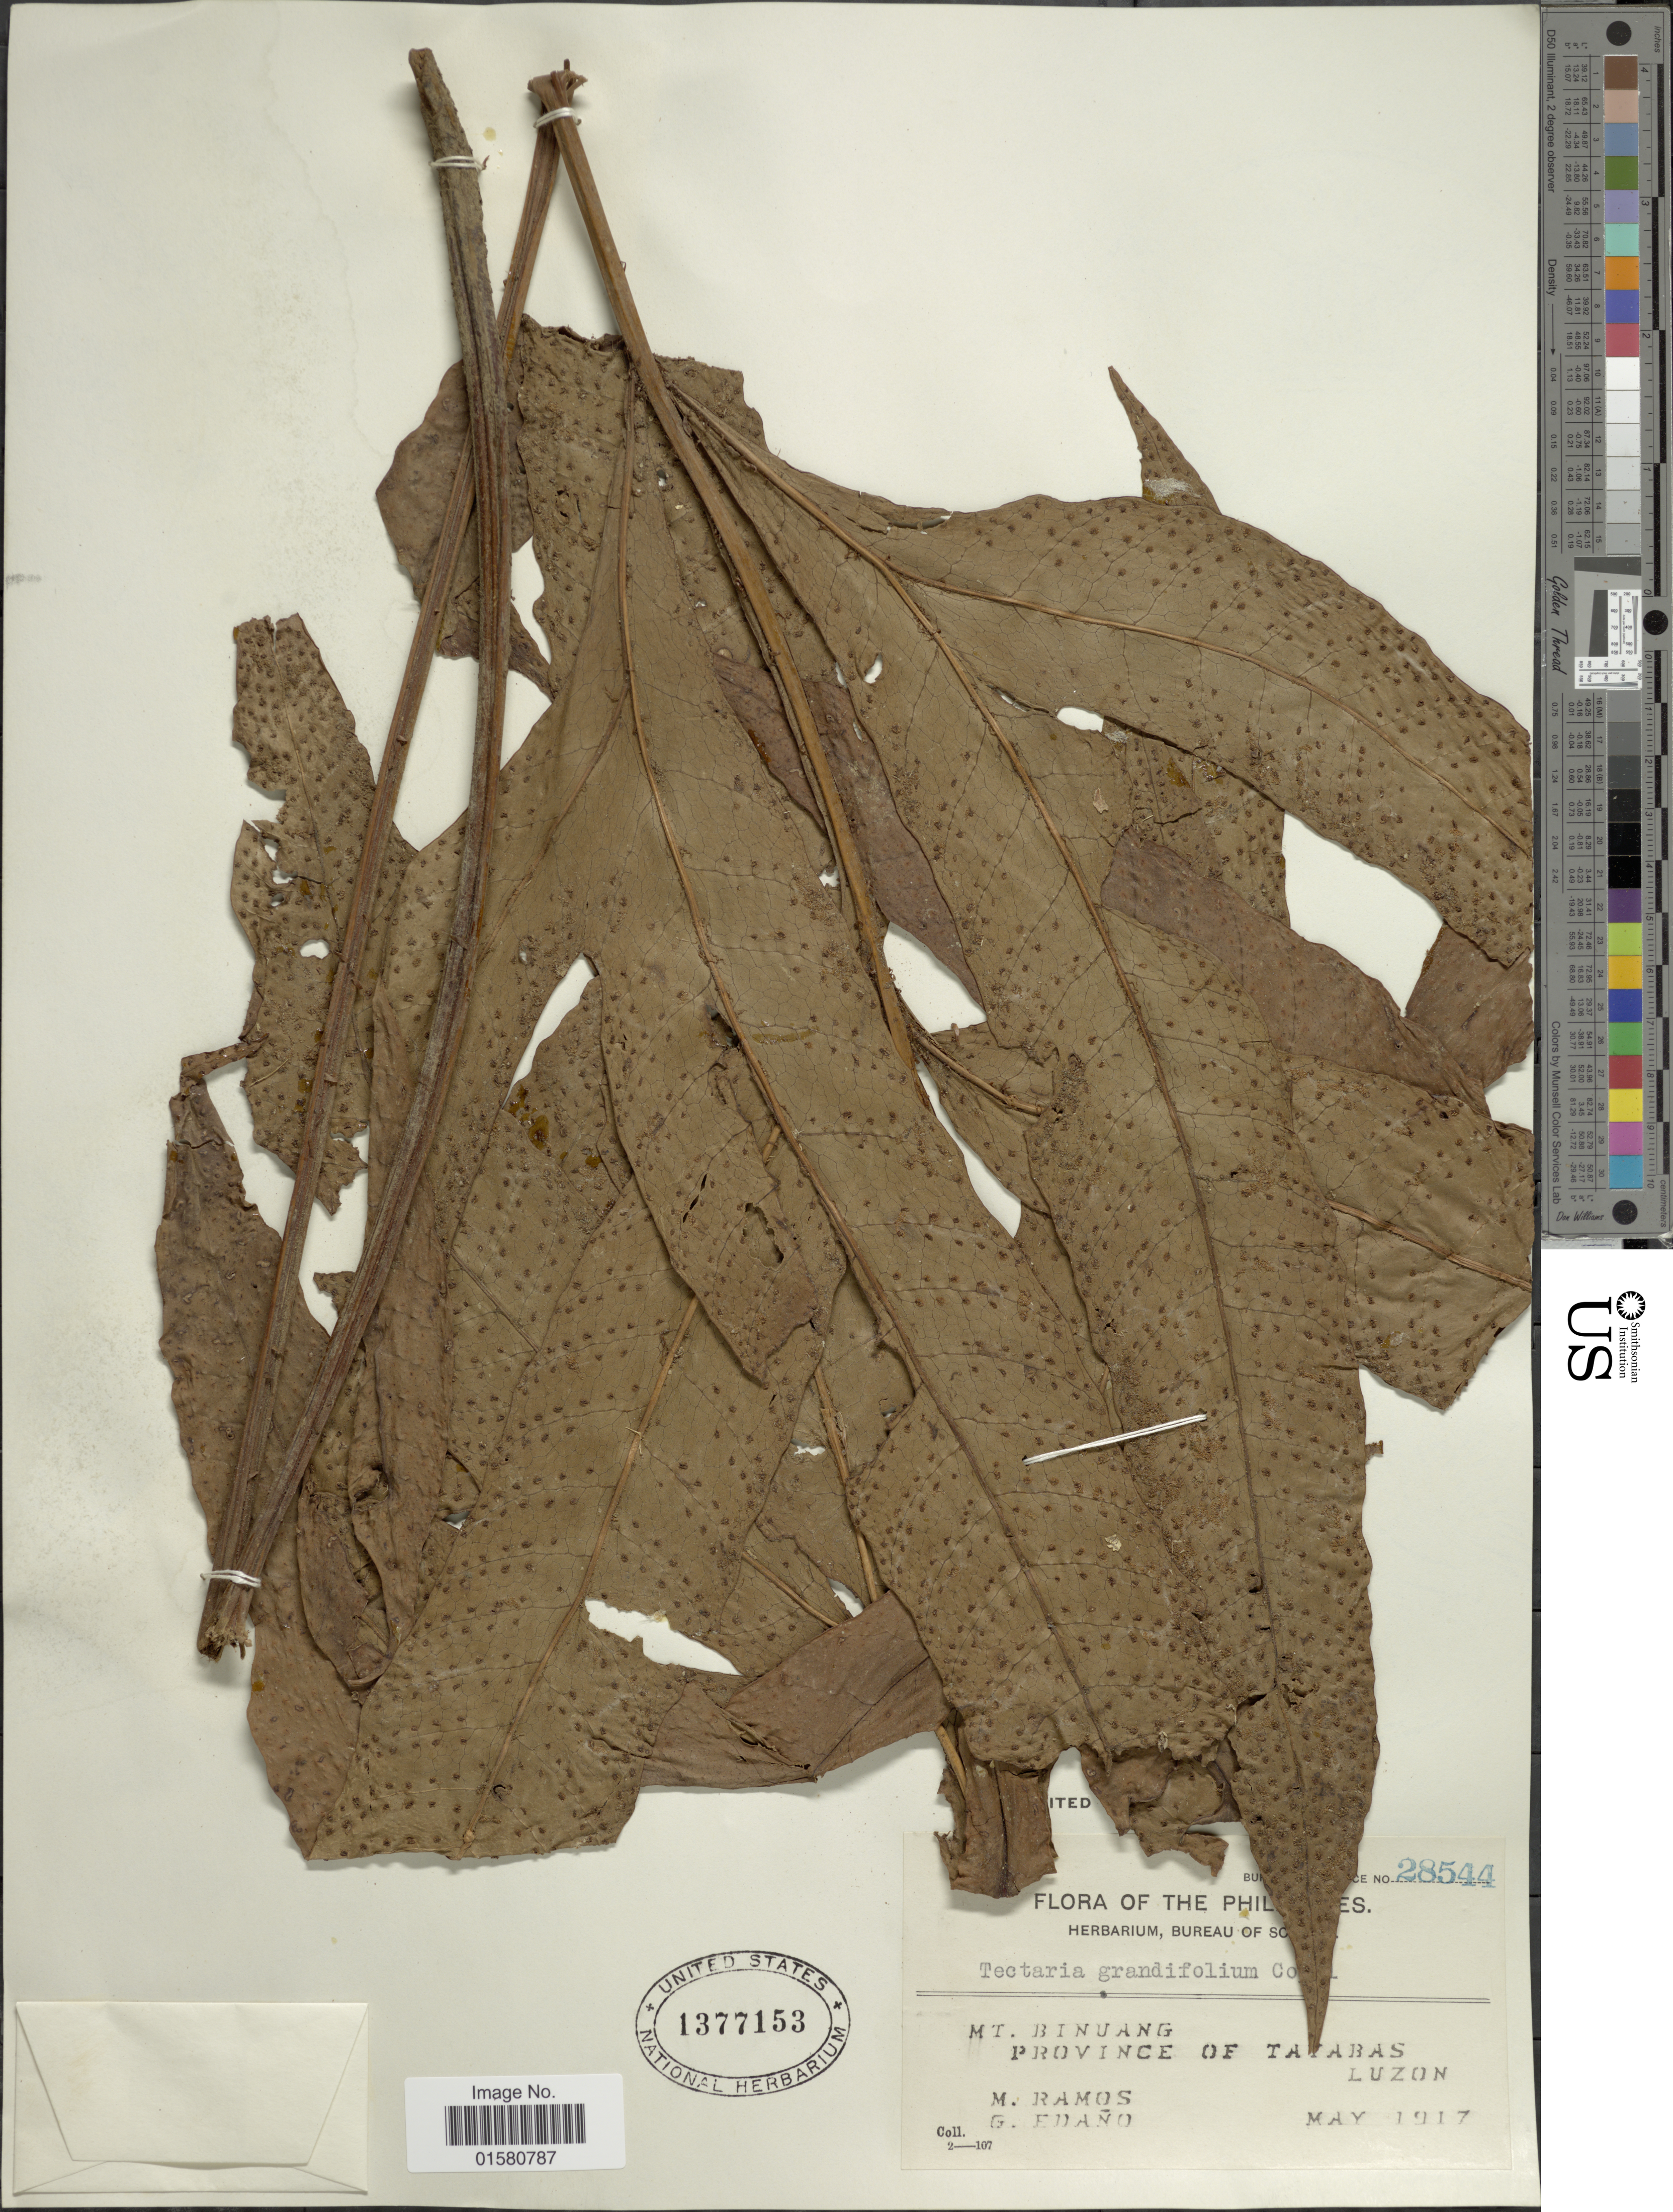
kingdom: Plantae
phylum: Tracheophyta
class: Polypodiopsida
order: Polypodiales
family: Tectariaceae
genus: Tectaria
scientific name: Tectaria crenata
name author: Cav.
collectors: M. Ramos & G. Edaño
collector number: Bureau of Science 28544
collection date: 1917-05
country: Philippines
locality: Mt. Binuang. Province of Tanabas, Luzon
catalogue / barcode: US 1377153